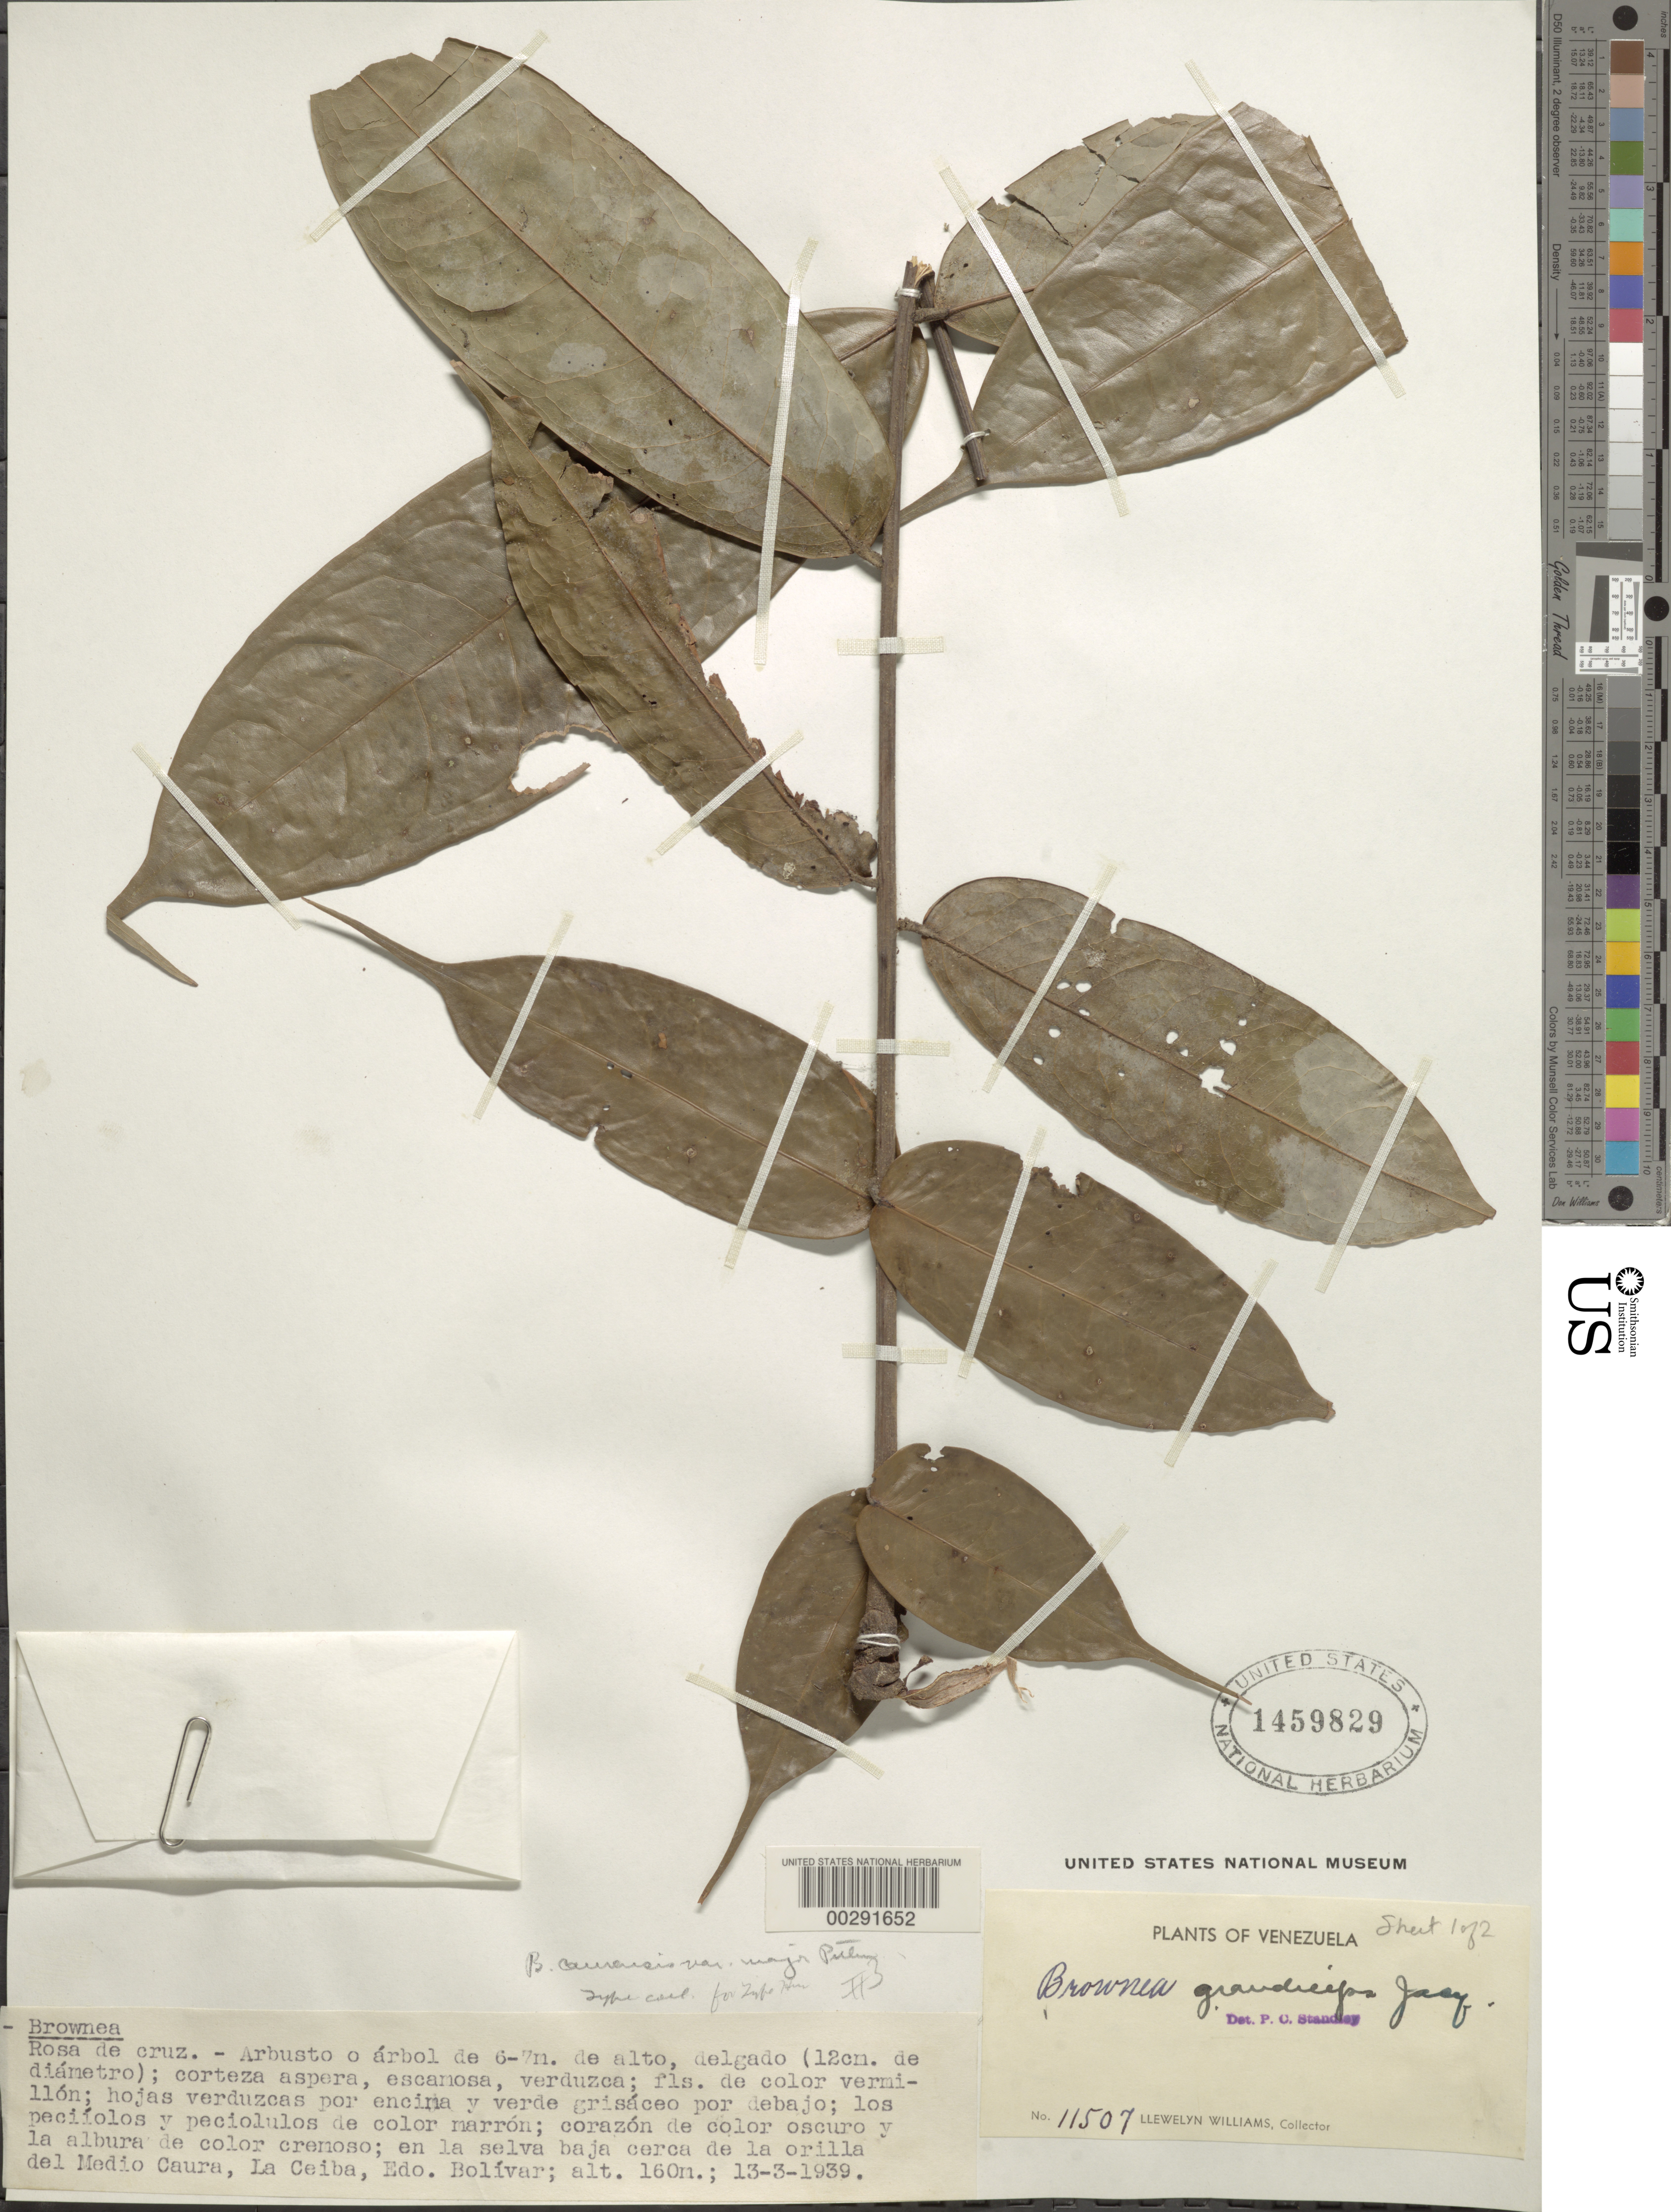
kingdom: Plantae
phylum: Tracheophyta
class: Magnoliopsida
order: Fabales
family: Fabaceae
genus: Brownea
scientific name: Brownea sp.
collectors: Ll. Williams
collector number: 11507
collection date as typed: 13 Mar 1939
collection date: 1939-03-13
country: Venezuela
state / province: Bolivar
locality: Near the mouth of the medio caura, la ceiba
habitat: Declining forest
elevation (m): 160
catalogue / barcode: US 1459829